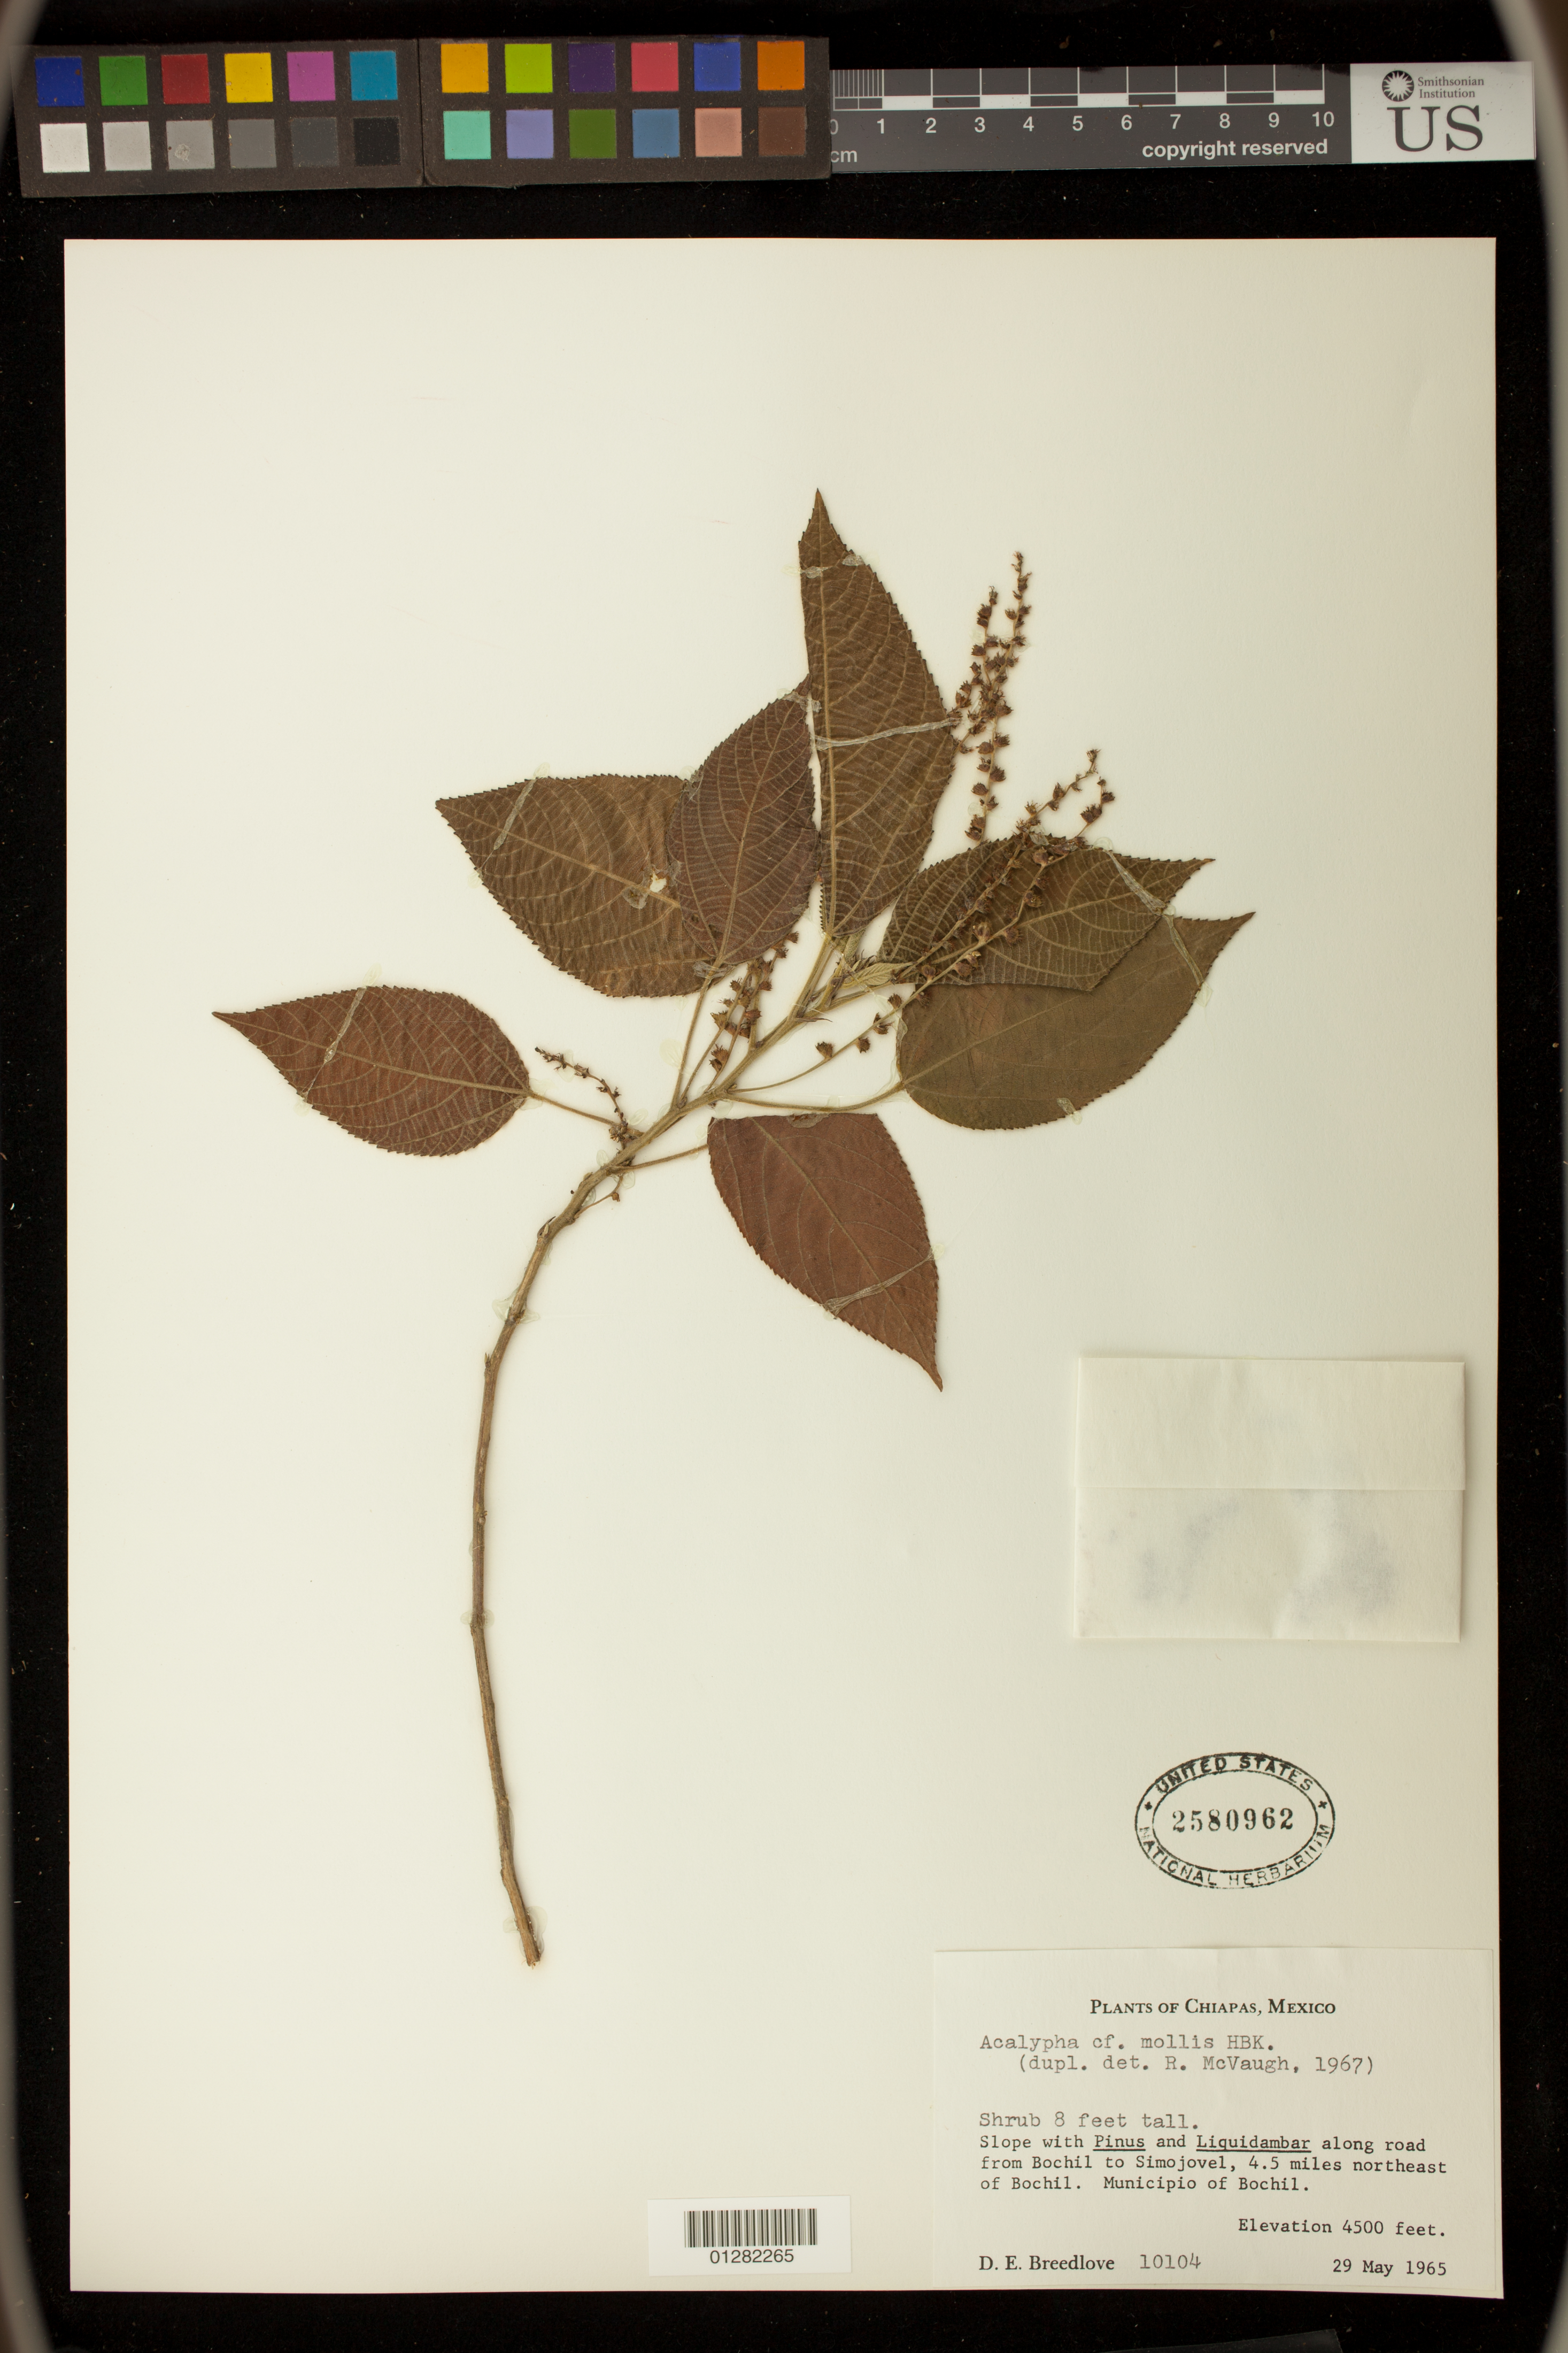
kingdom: Plantae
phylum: Tracheophyta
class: Magnoliopsida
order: Malpighiales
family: Euphorbiaceae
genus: Acalypha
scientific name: Acalypha mollis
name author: Kunth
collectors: F. Barkelew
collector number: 10104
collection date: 1965-05-29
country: Mexico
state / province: Chiapas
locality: Along road from Bochil to Simojovel, 4.5 miles northeast of Bochil. Municipio of Bochil.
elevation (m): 1372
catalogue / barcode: US 2580962